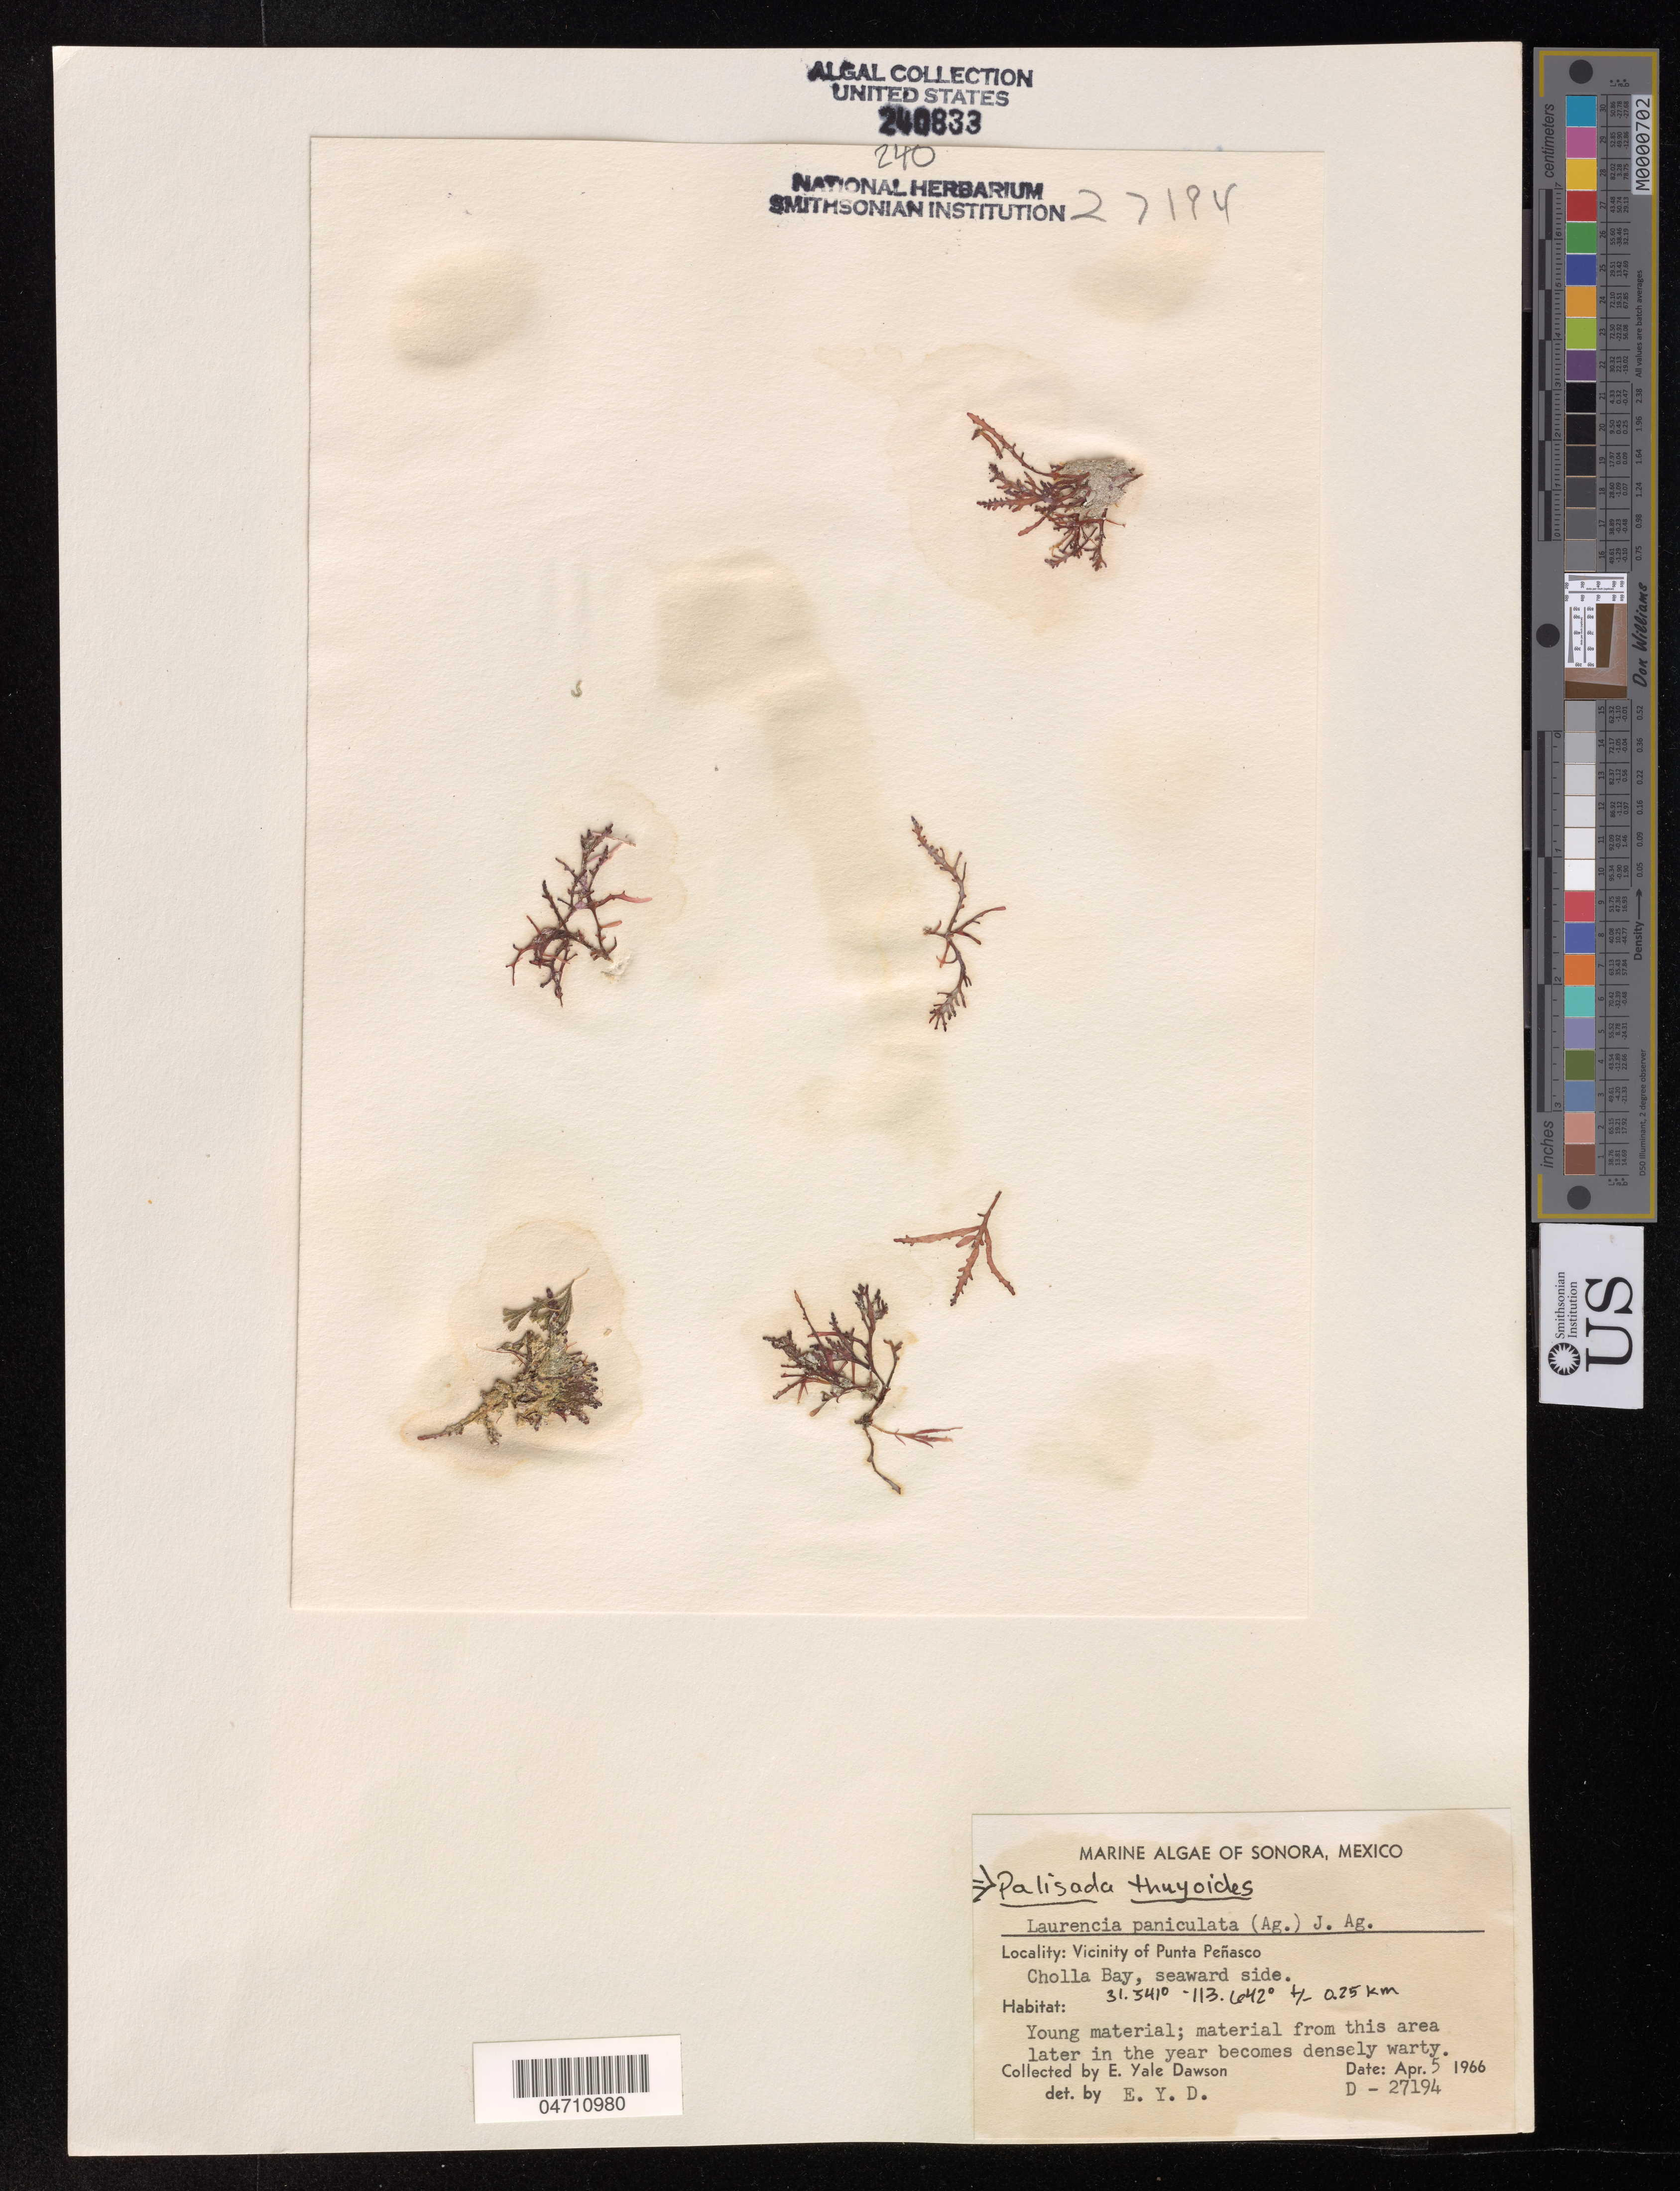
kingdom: Plantae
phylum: Rhodophyta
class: Florideophyceae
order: Ceramiales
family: Rhodomelaceae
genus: Laurencia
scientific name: Laurencia paniculata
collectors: E. Y. Dawson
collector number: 27194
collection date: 1966-04-05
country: Mexico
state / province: Sonora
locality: Vicinity of Punta Peñasco. Cholla Bay.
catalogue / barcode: US 240833